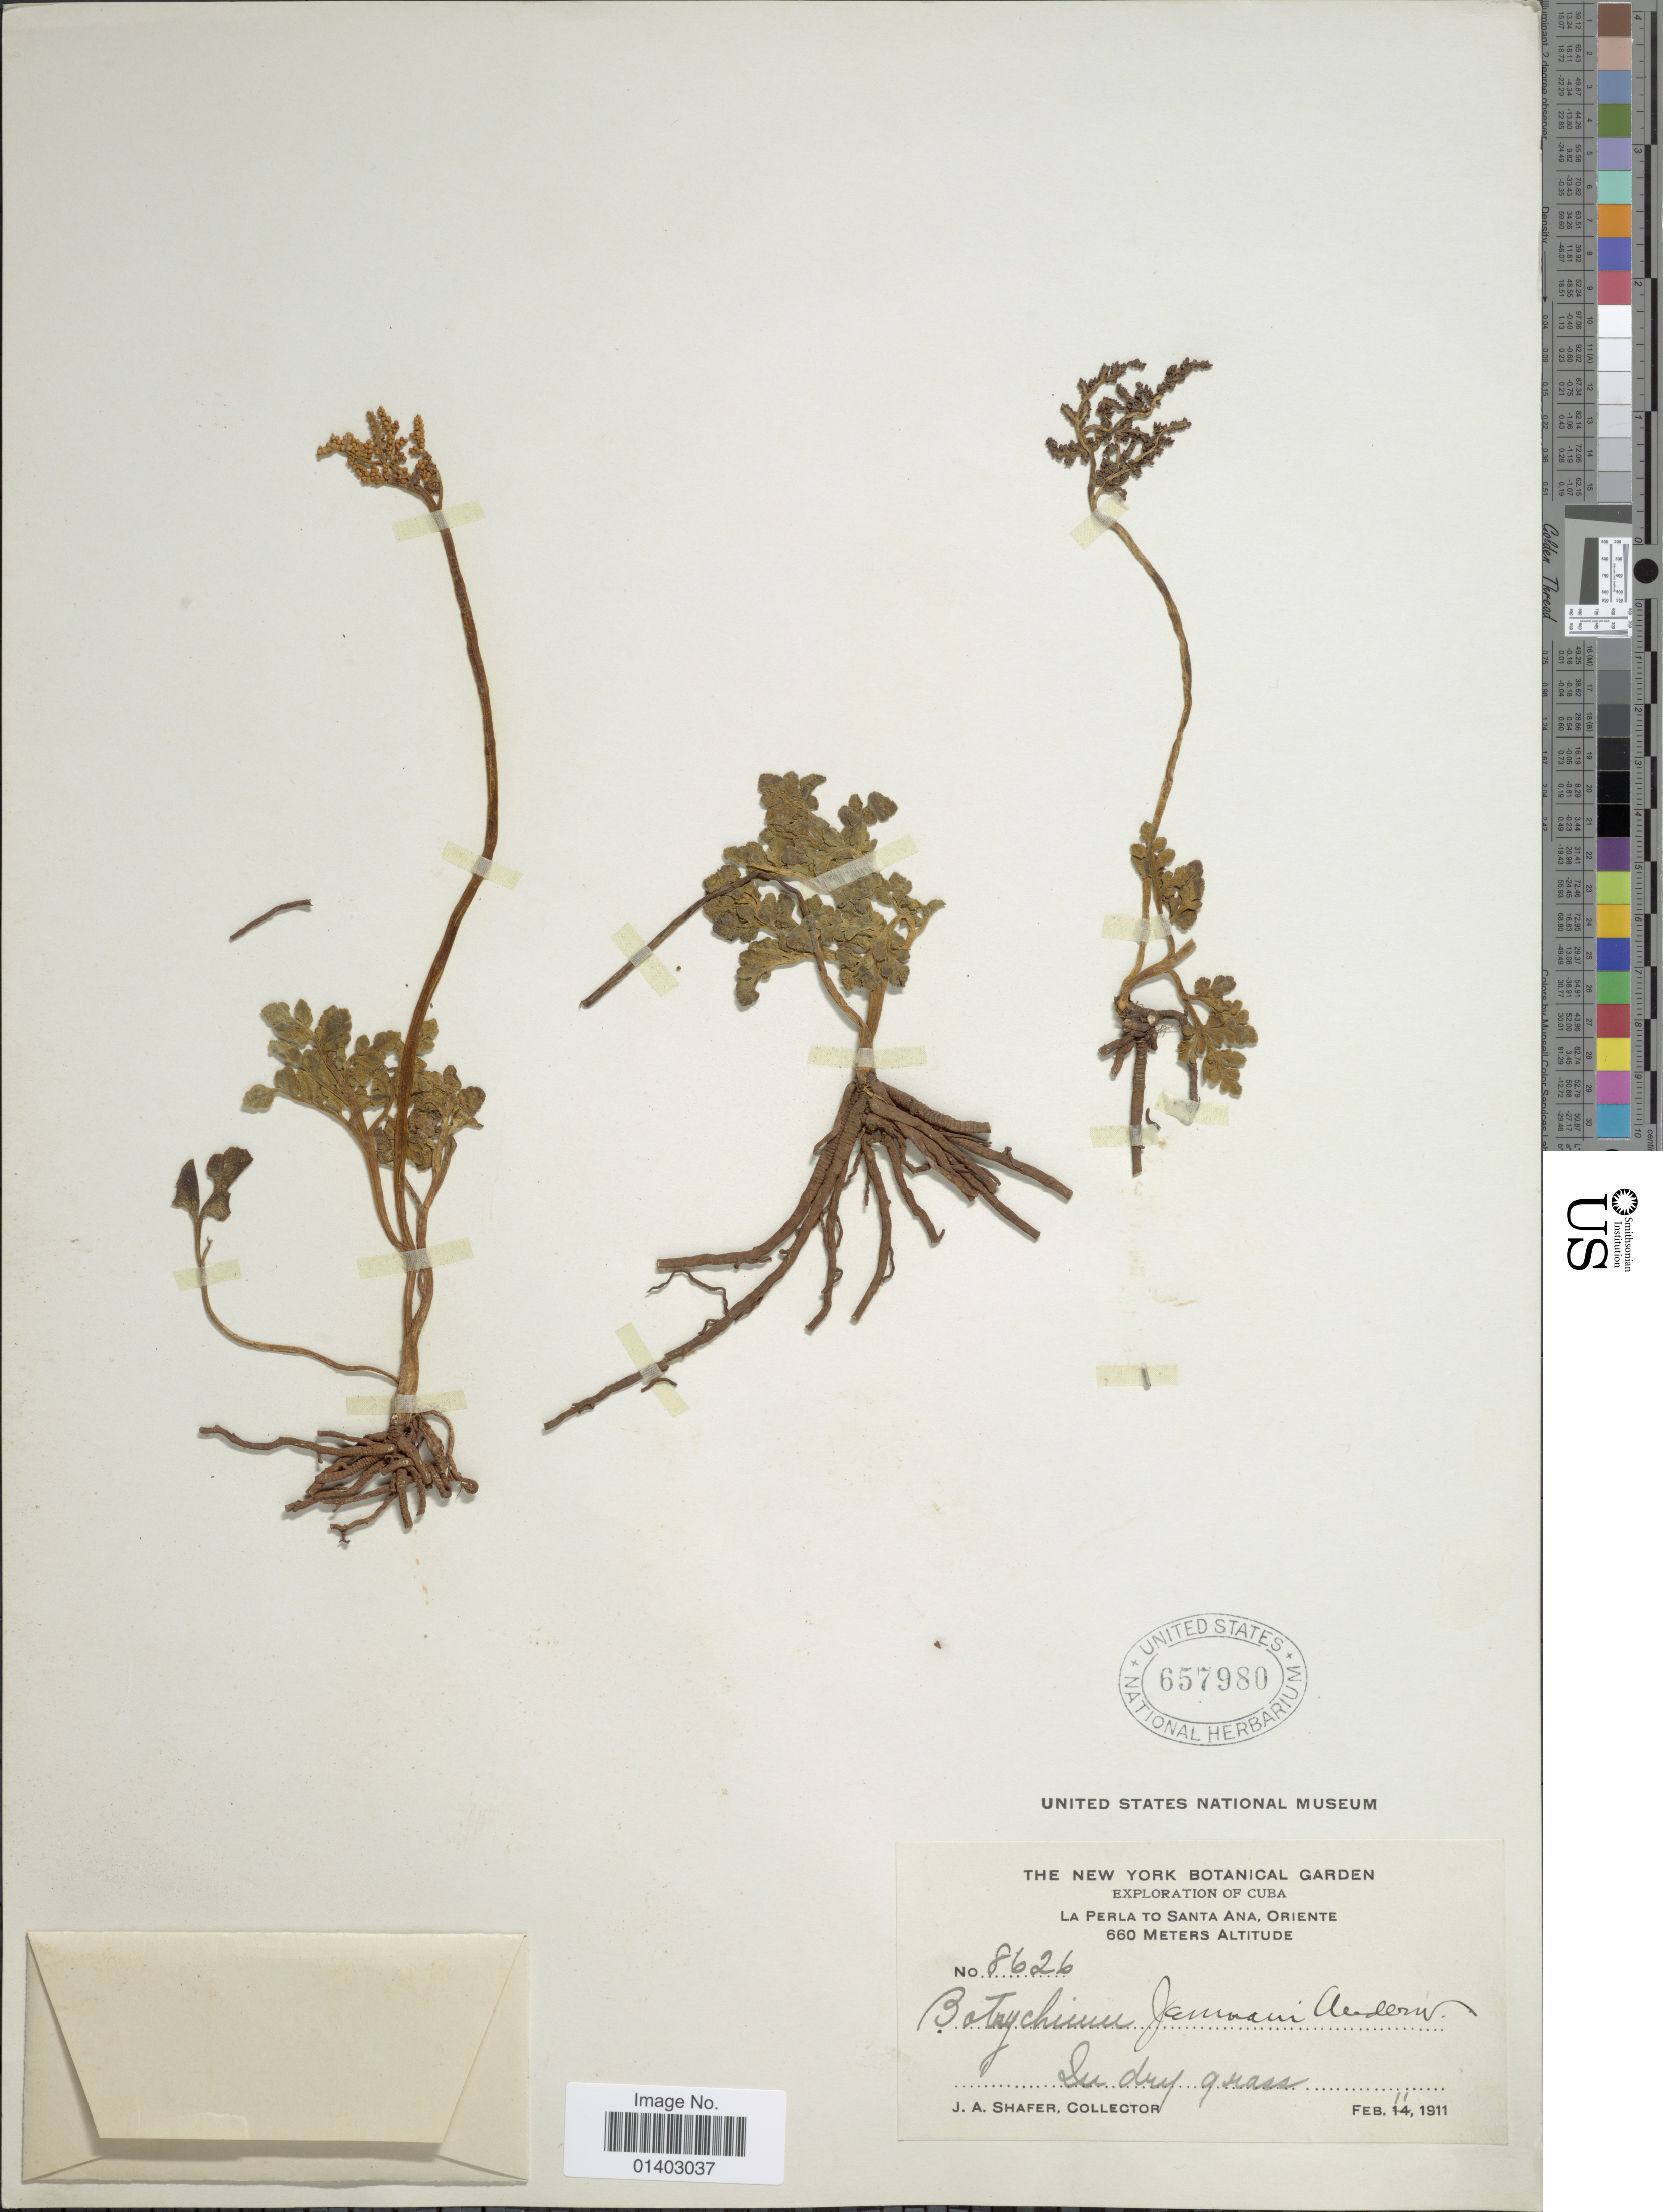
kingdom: Plantae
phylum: Tracheophyta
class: Polypodiopsida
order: Ophioglossales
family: Ophioglossaceae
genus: Botrychium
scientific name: Botrychium jenmanii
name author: Underw.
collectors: J. A. Shafer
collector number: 8626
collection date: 1911-02-11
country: Cuba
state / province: Oriente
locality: La Perla to Santa Ana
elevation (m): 660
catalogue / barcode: US 657980